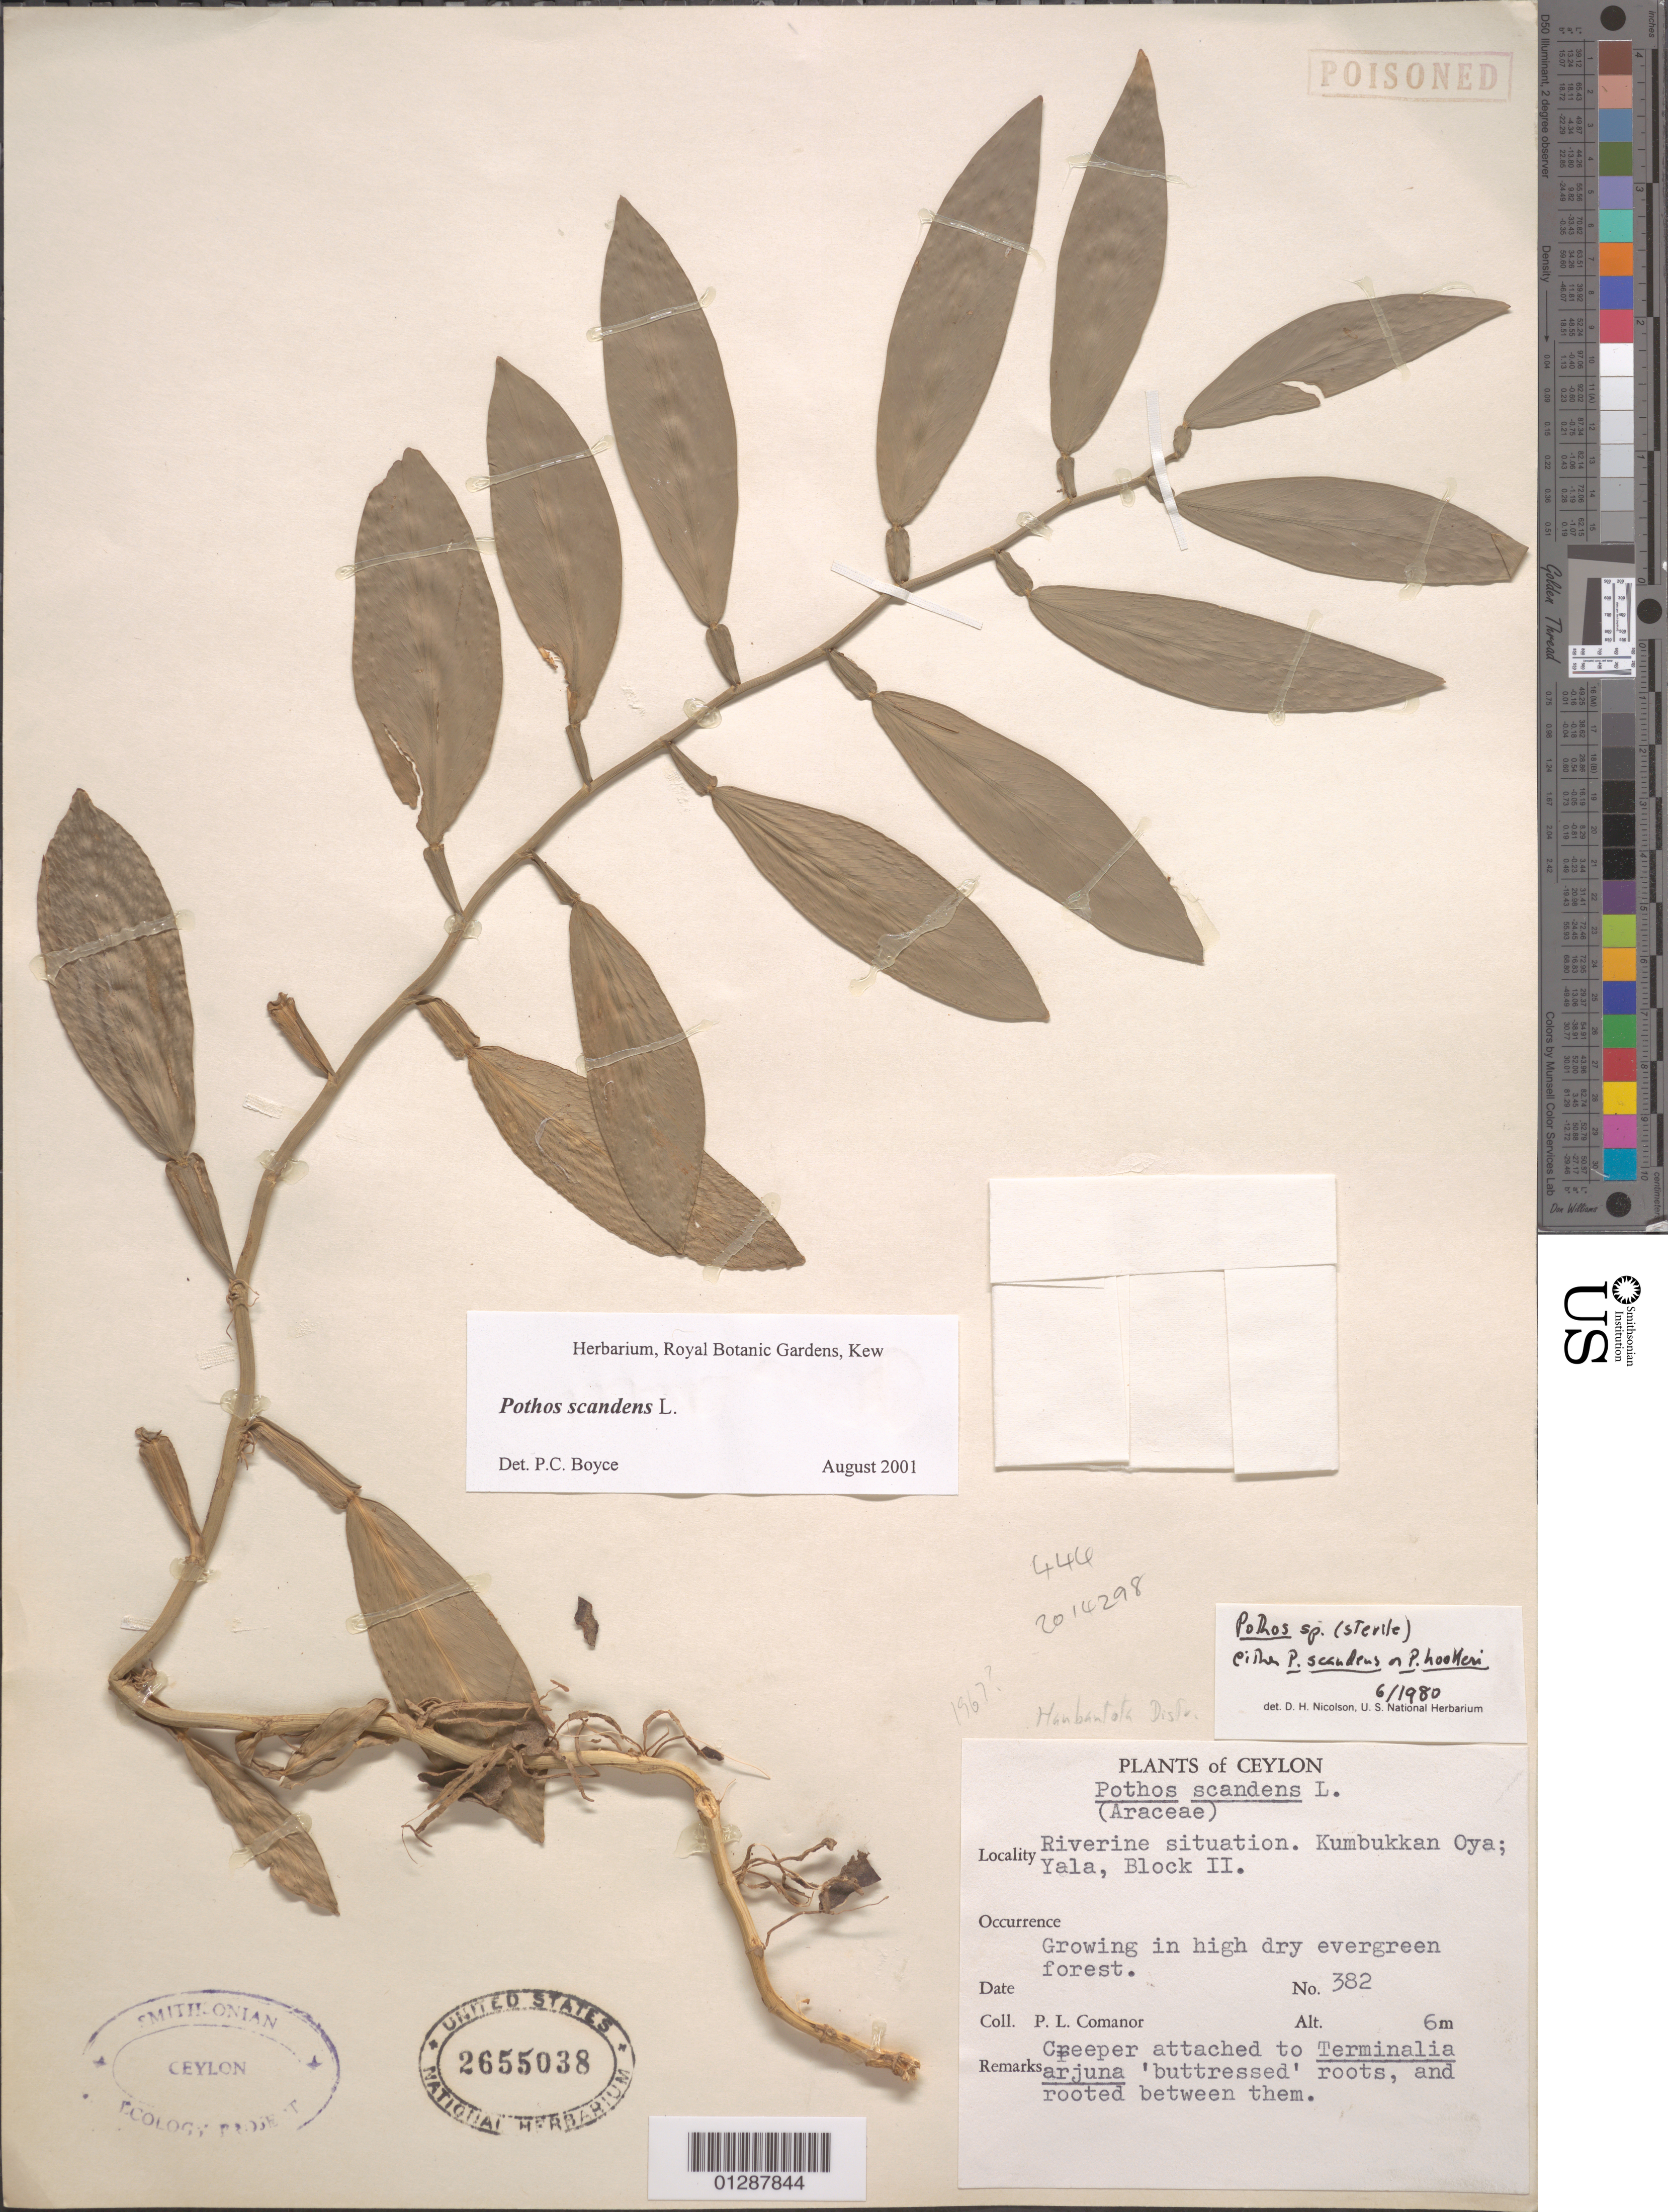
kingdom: Plantae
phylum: Tracheophyta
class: Liliopsida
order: Alismatales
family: Araceae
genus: Pothos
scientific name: Pothos scandens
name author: L.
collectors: P. Comanor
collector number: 382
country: Sri Lanka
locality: Ceylon. Kumbukkan Oya; Yala, Block II.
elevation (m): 6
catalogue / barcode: US 2655038